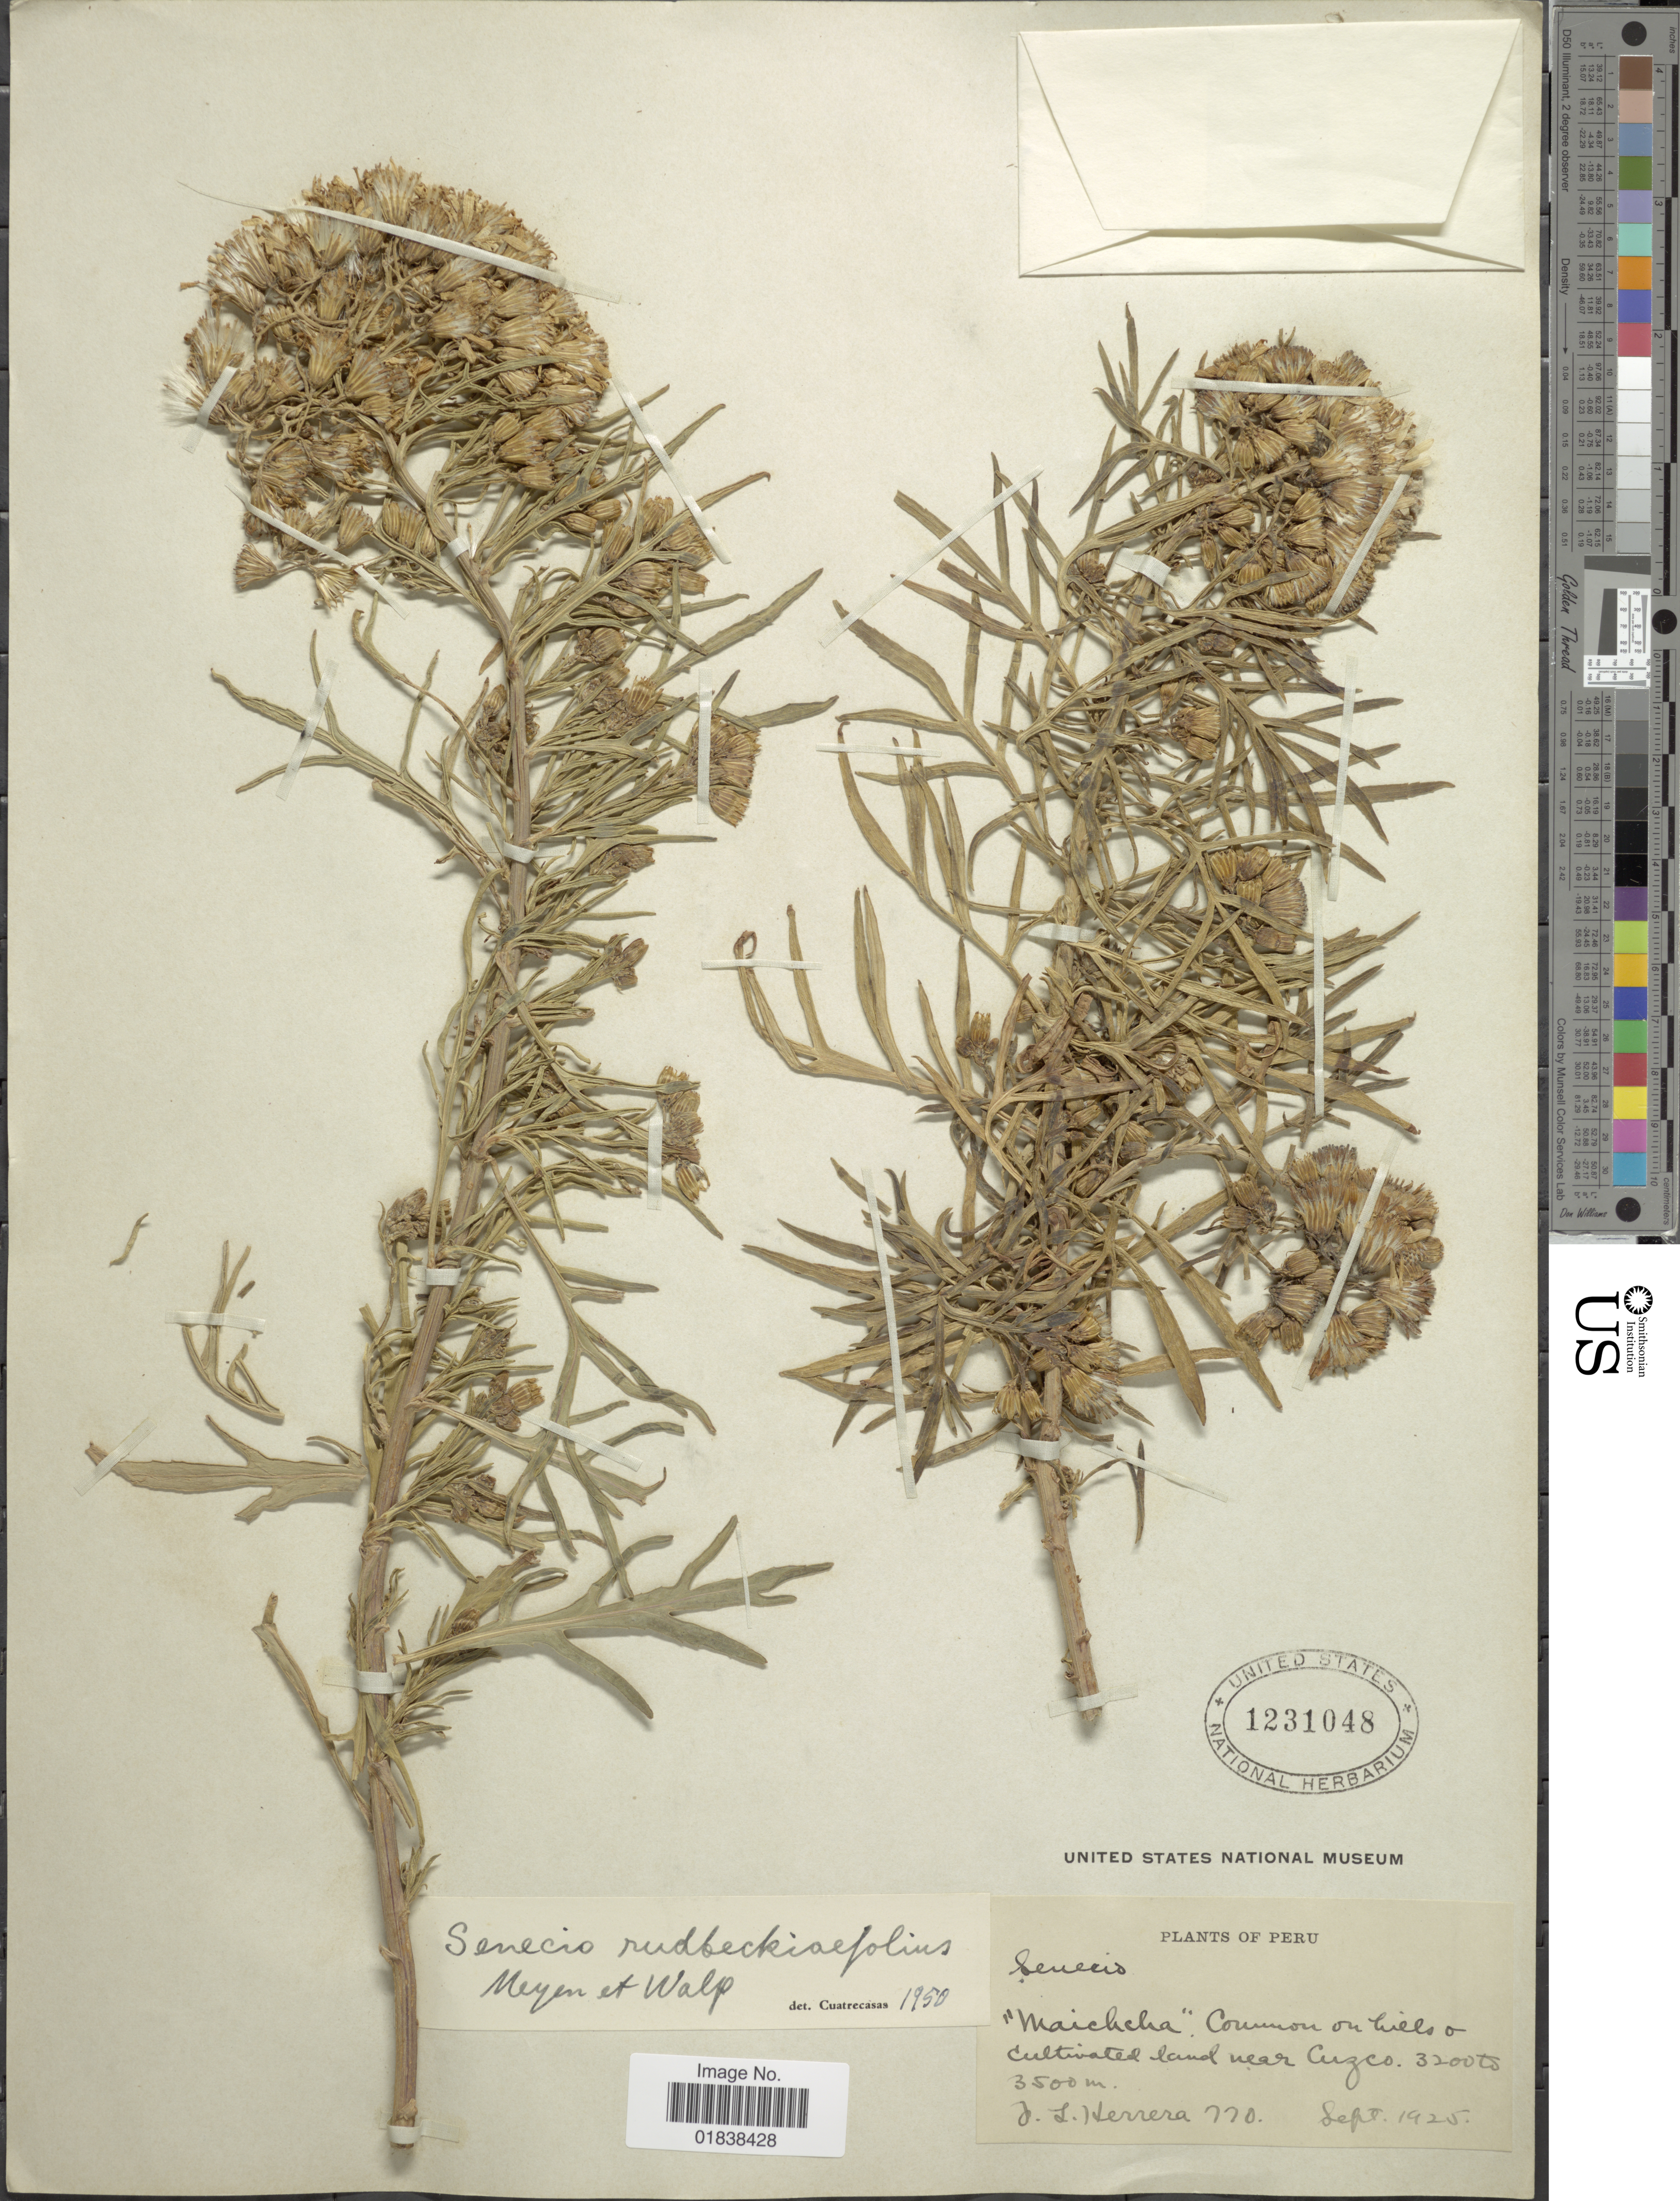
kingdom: Plantae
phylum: Tracheophyta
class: Magnoliopsida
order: Asterales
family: Asteraceae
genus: Senecio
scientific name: Senecio rudbeckiifolius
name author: Meyen & Walp.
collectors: F. L. Herrera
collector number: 770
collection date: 1925-09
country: Peru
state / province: Cusco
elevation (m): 3200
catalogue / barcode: US 1231048